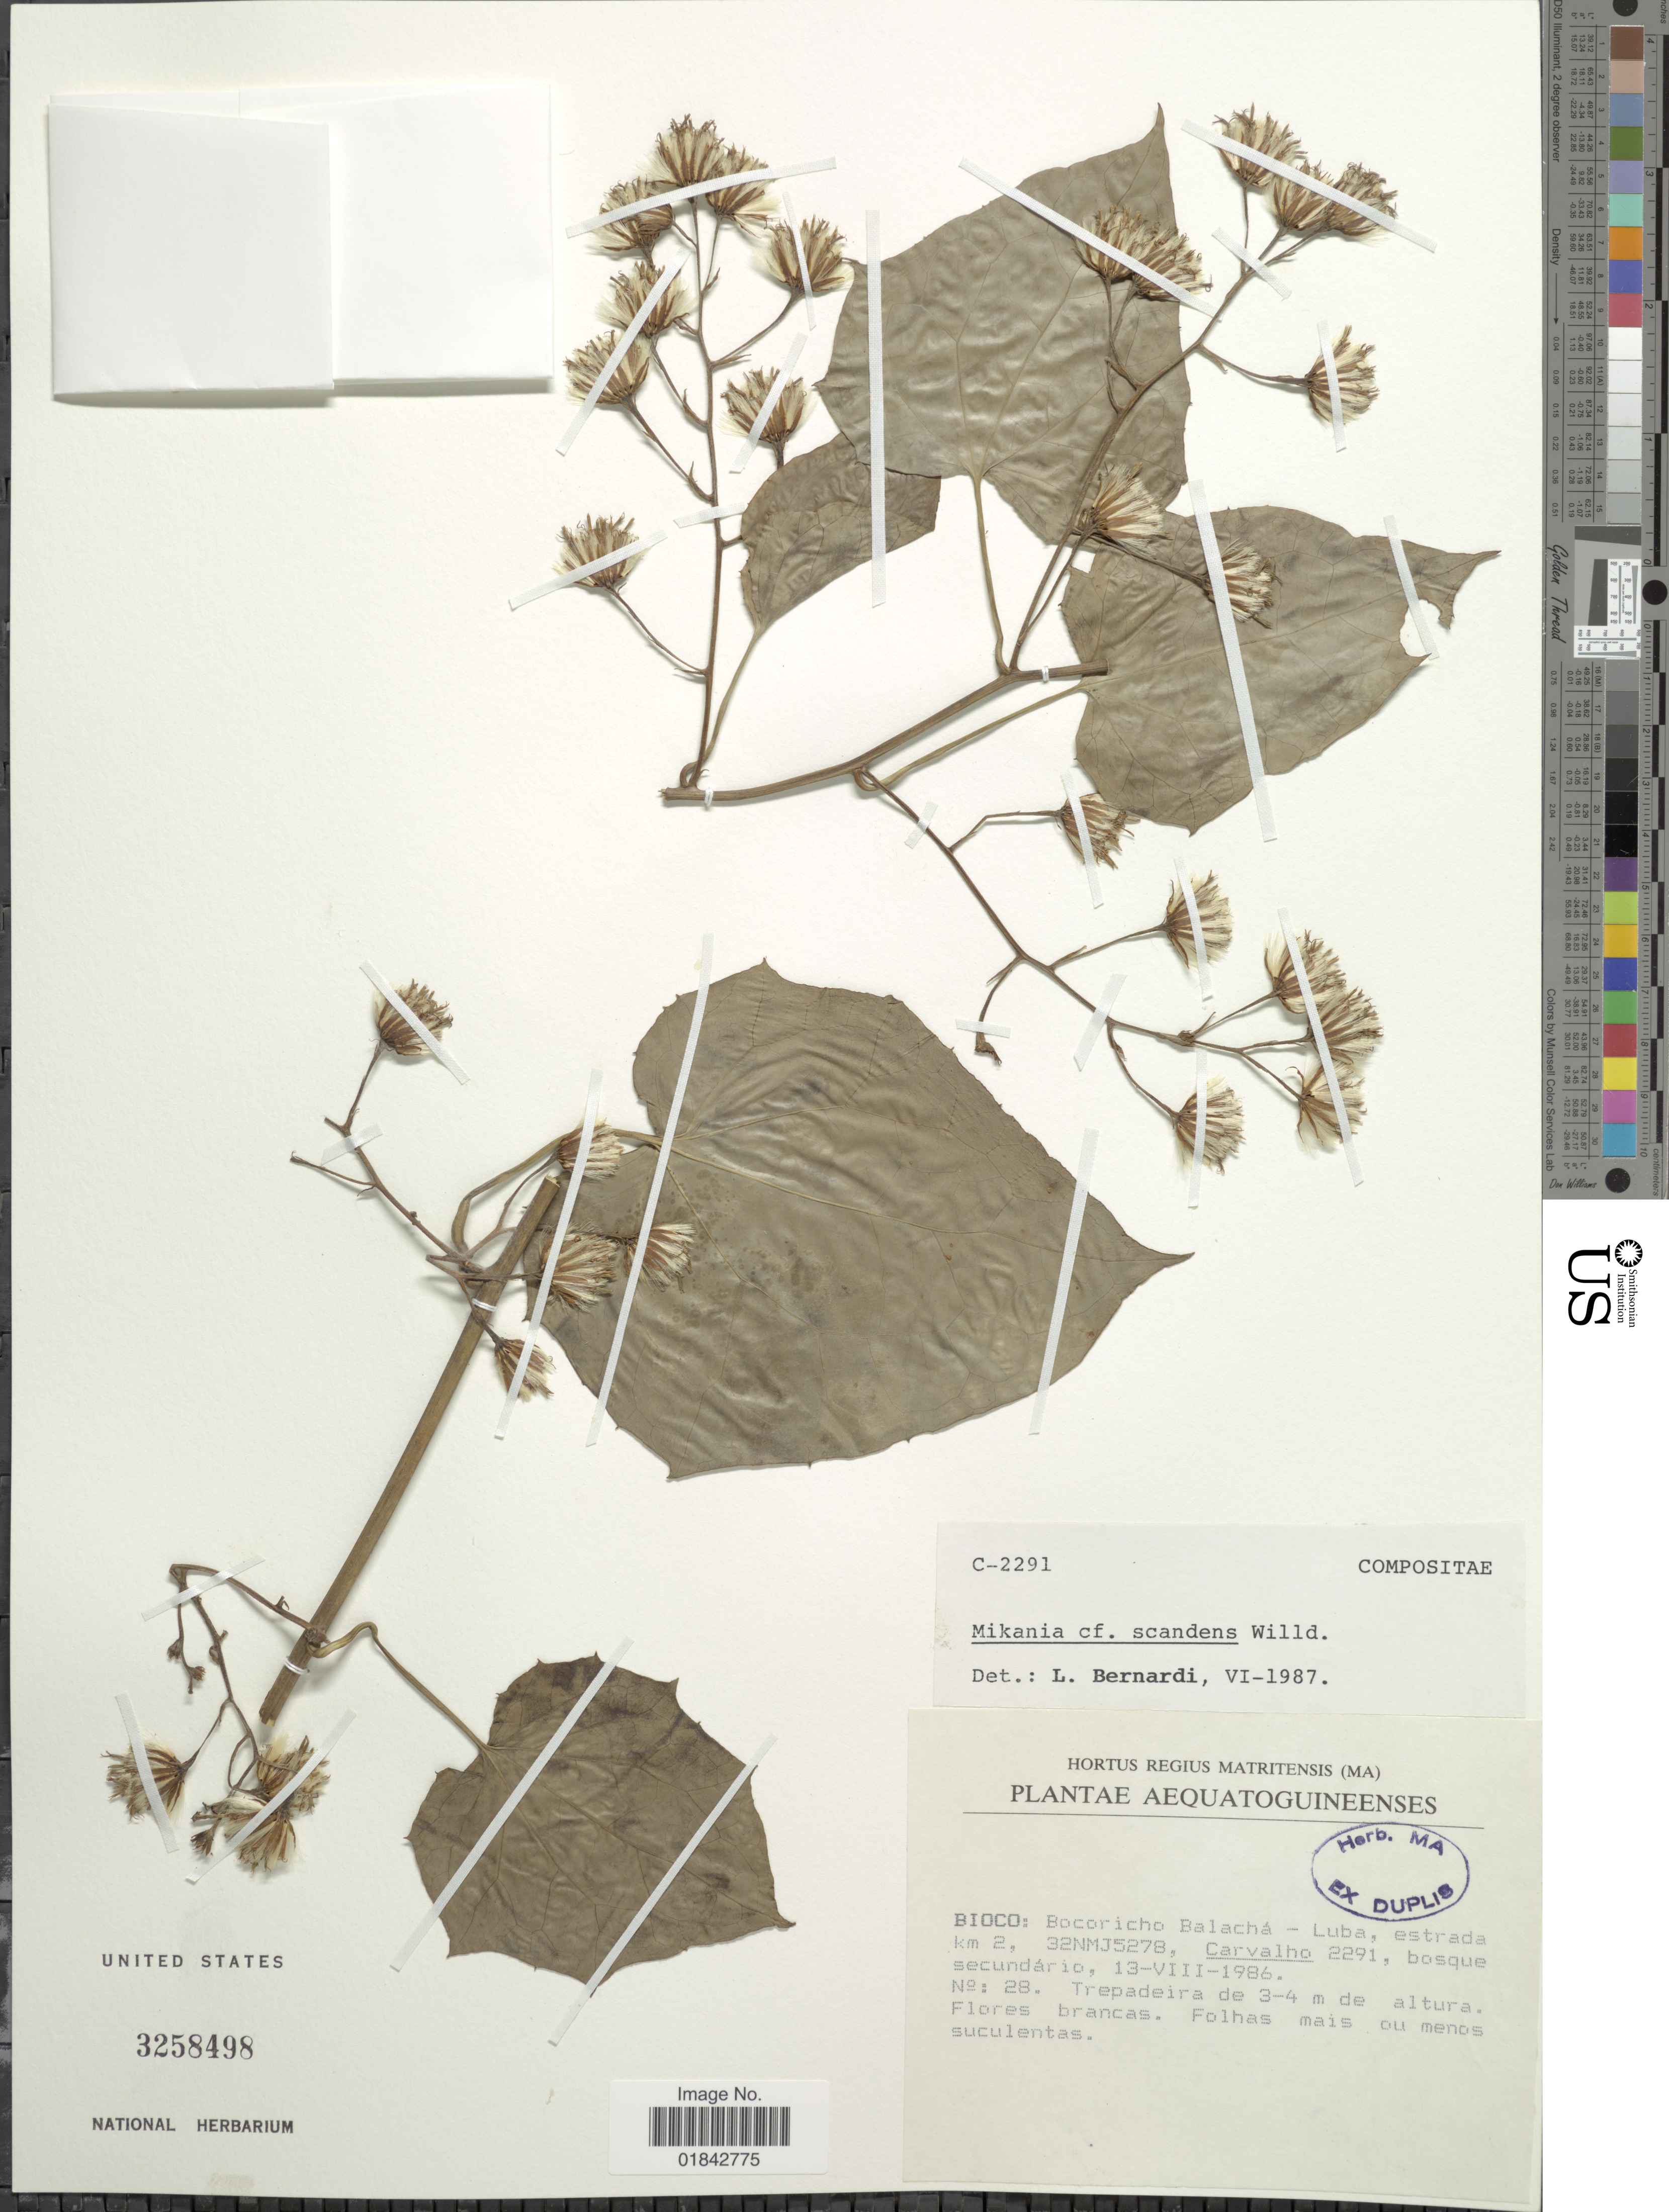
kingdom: Plantae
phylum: Tracheophyta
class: Magnoliopsida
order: Asterales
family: Asteraceae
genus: Senecio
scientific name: Senecio sp.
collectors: Carvalho, --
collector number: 2291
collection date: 1986-08-13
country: Equatorial Guinea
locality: Aequatoguineenses, Bioco, Bocoricho Balacha, Luba, estrada km 2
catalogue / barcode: US 3258498